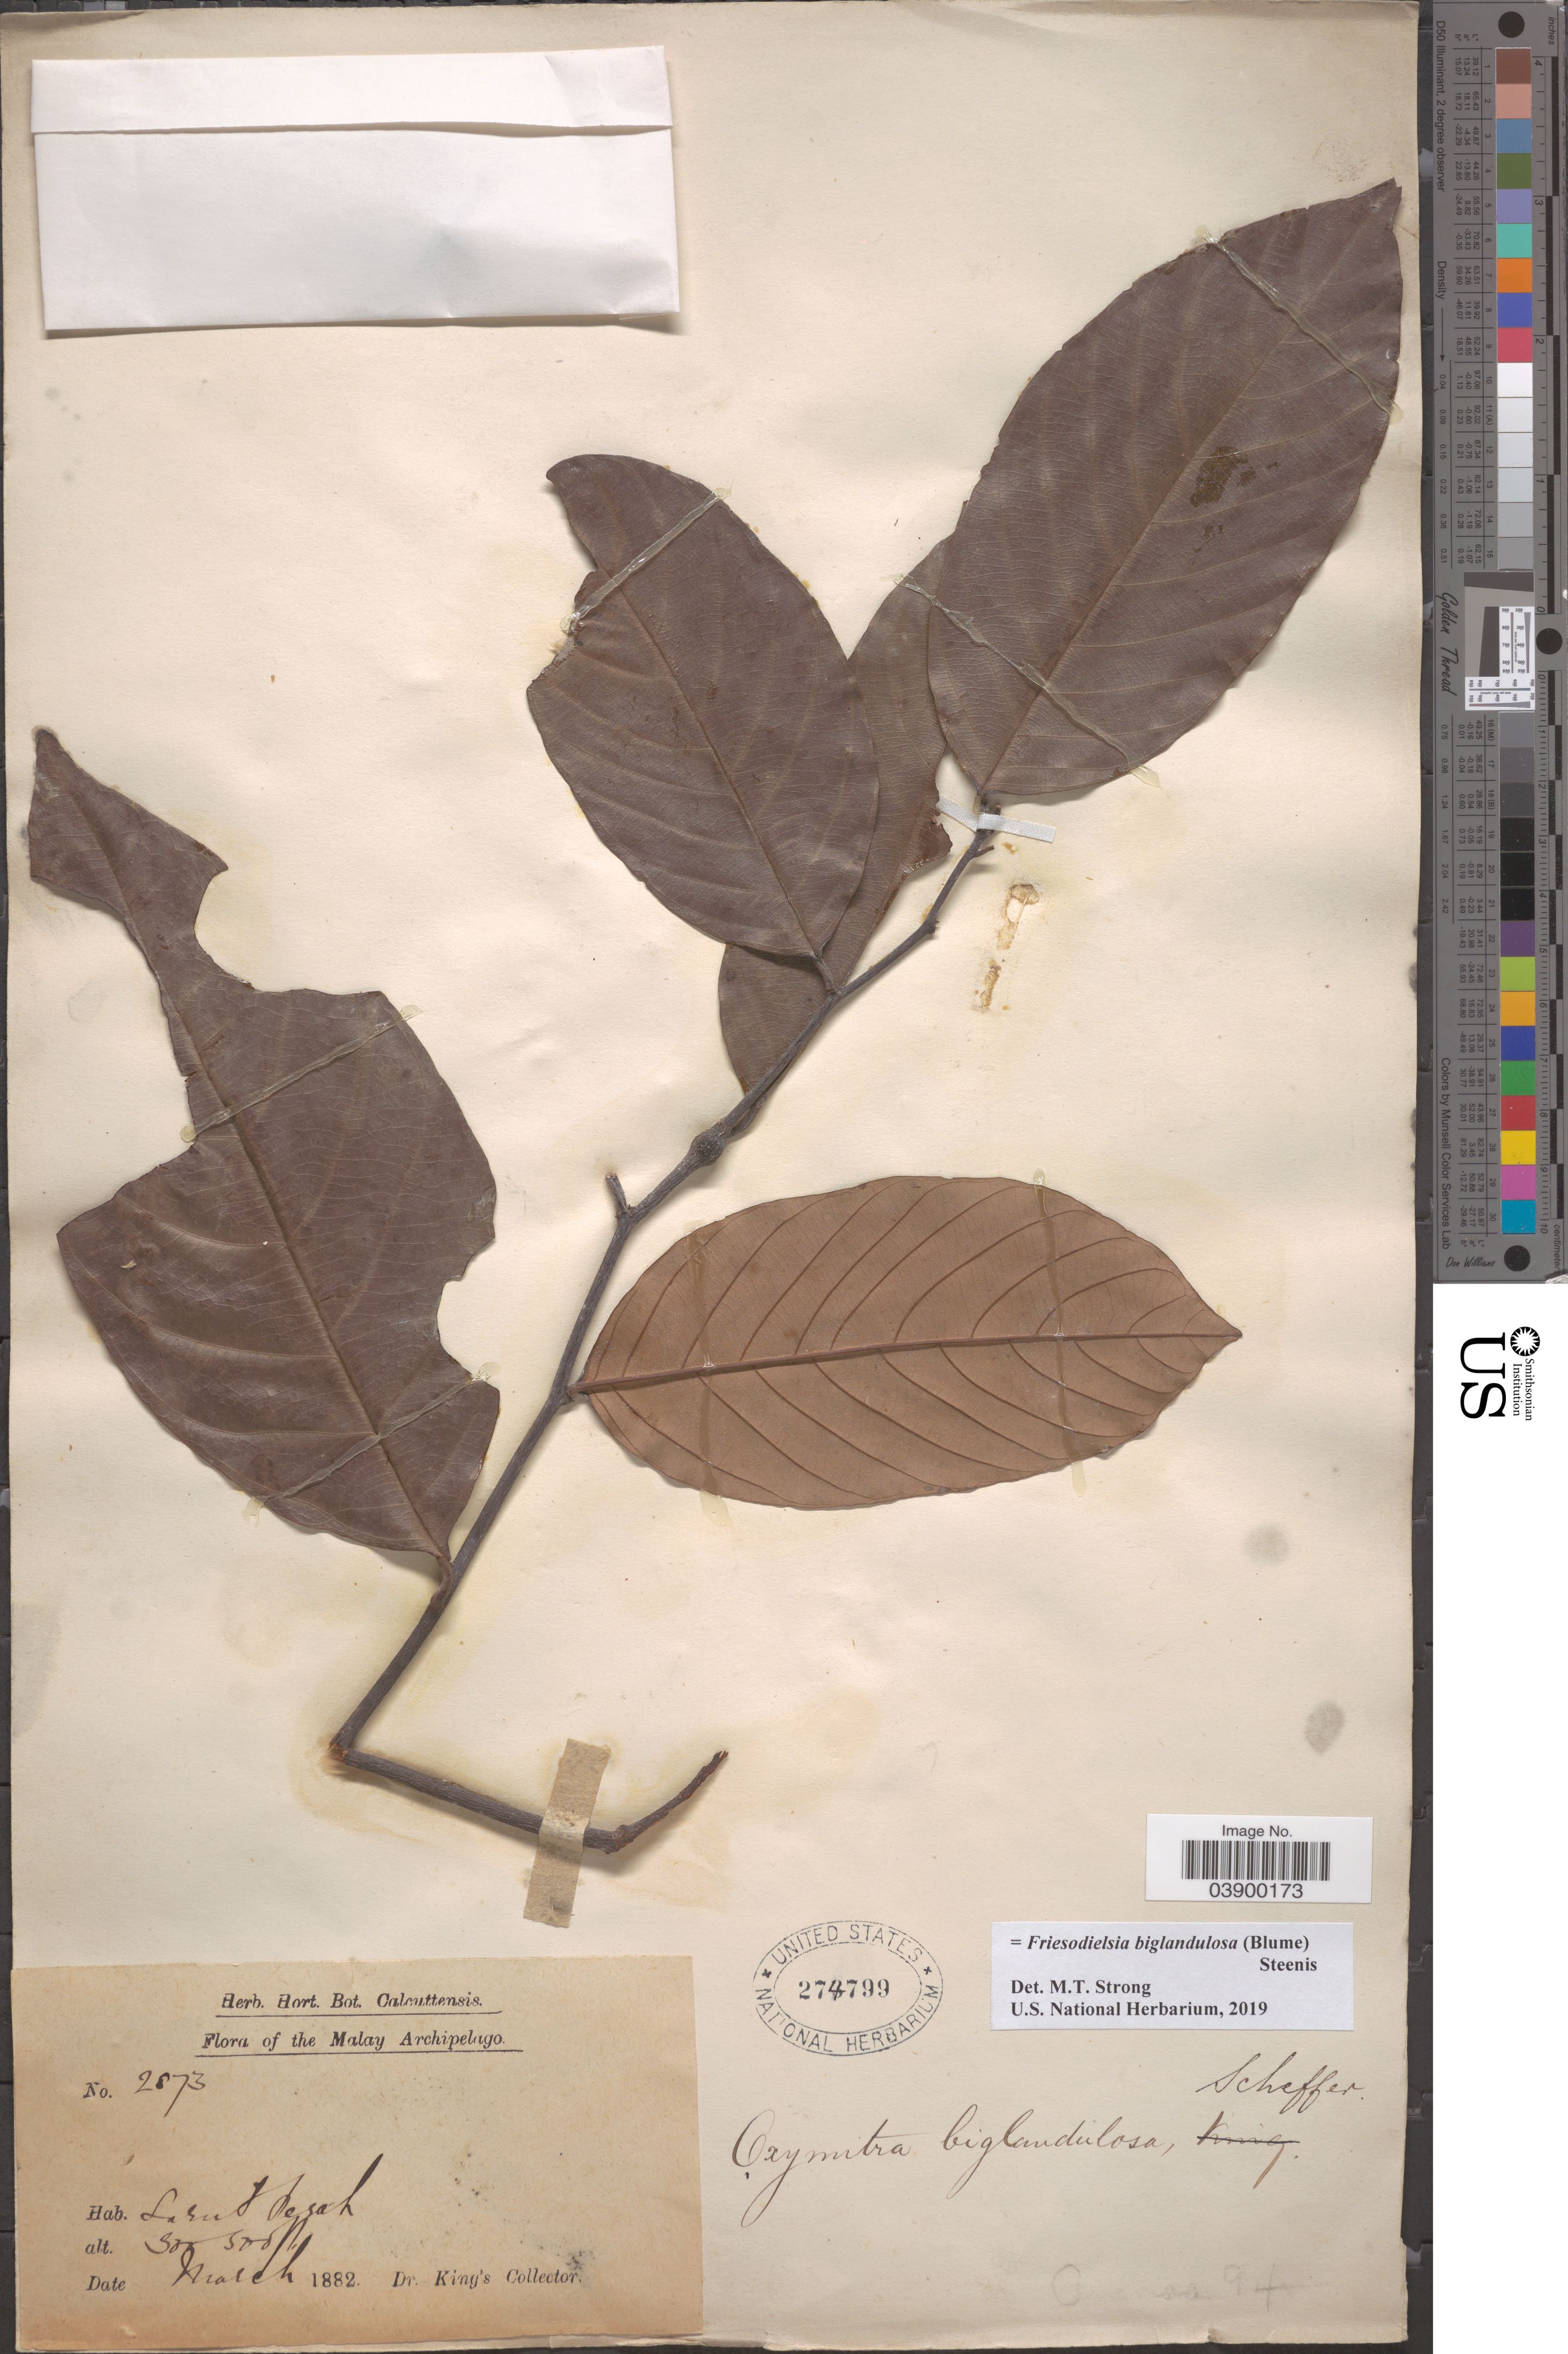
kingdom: Plantae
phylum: Tracheophyta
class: Magnoliopsida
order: Magnoliales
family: Annonaceae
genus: Friesodielsia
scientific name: Friesodielsia biglandulosa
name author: (Blume) Steenis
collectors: Dr. King's collector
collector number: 2873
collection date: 1882-03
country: Malaysia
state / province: Perak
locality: The Malay Archipelago. Larut.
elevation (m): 91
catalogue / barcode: US 274799